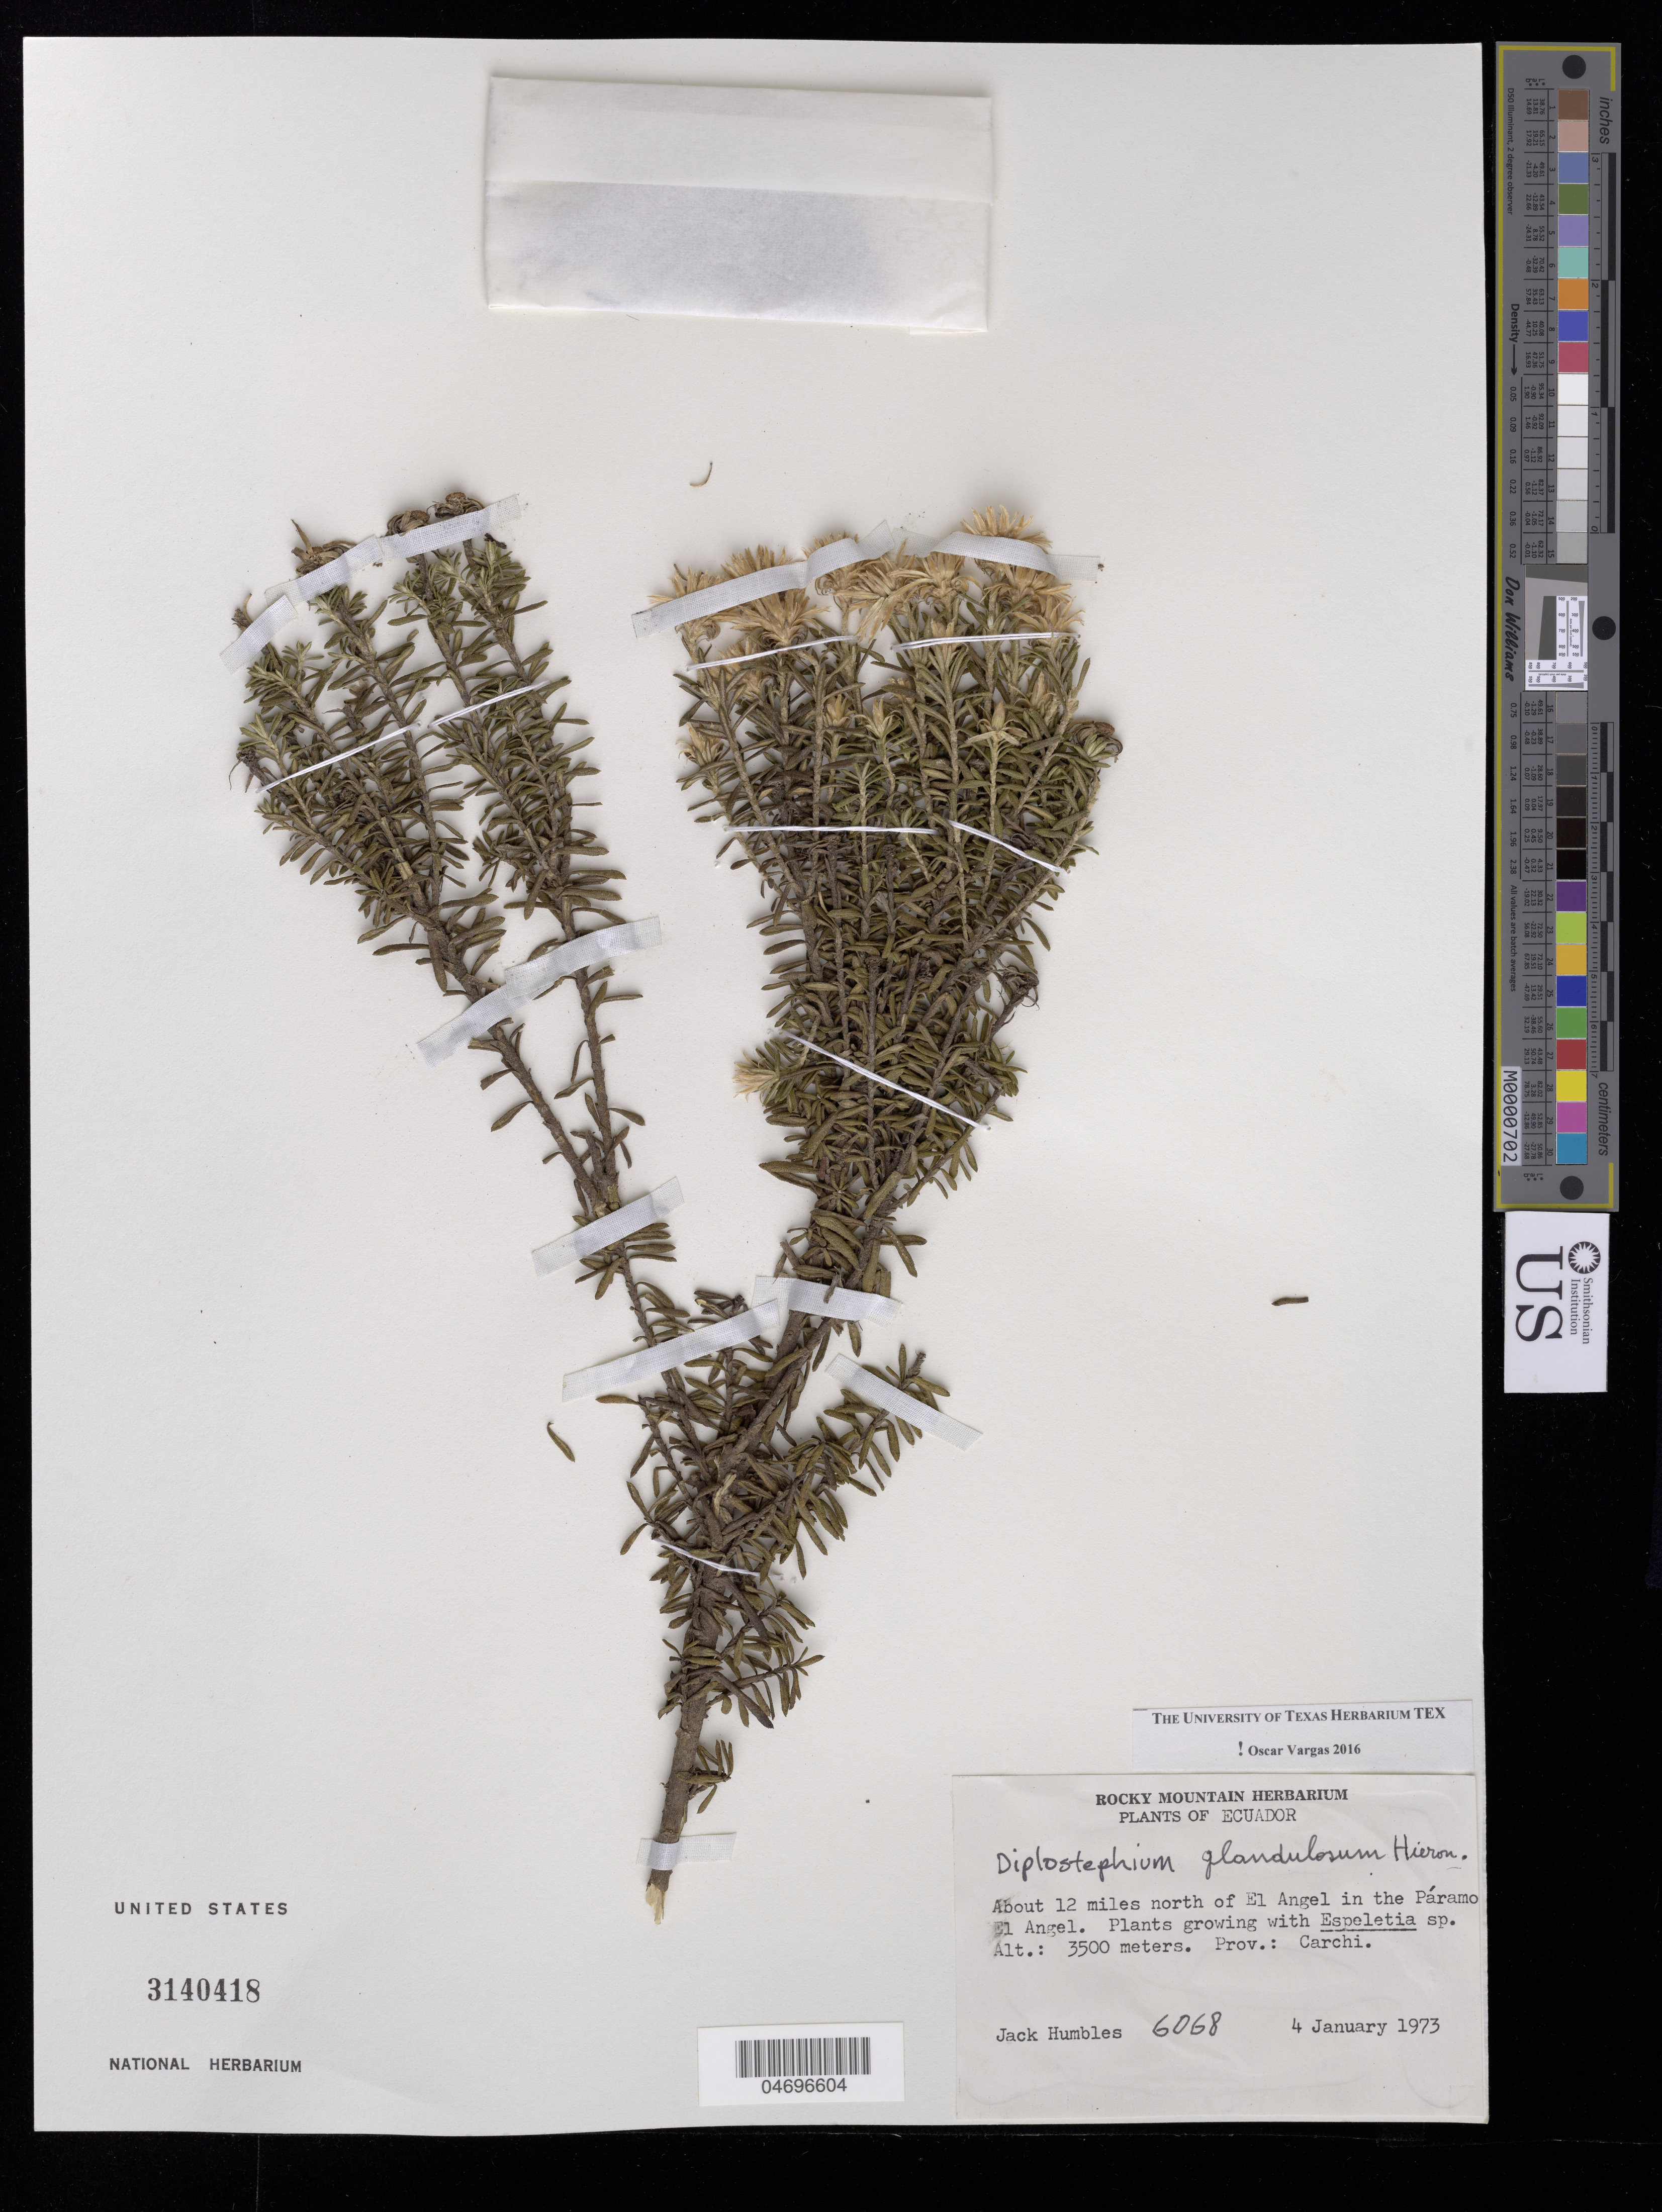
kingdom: Plantae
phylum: Tracheophyta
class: Magnoliopsida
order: Asterales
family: Asteraceae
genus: Diplostephium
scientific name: Diplostephium glandulosum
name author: Hieron.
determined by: Vargas, Oscar M.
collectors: J. Humbles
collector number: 6068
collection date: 1973-01-04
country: Ecuador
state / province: Carchi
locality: Five miles north of the town El Angel, Prov.: Carchi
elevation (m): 3200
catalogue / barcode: US 3140418